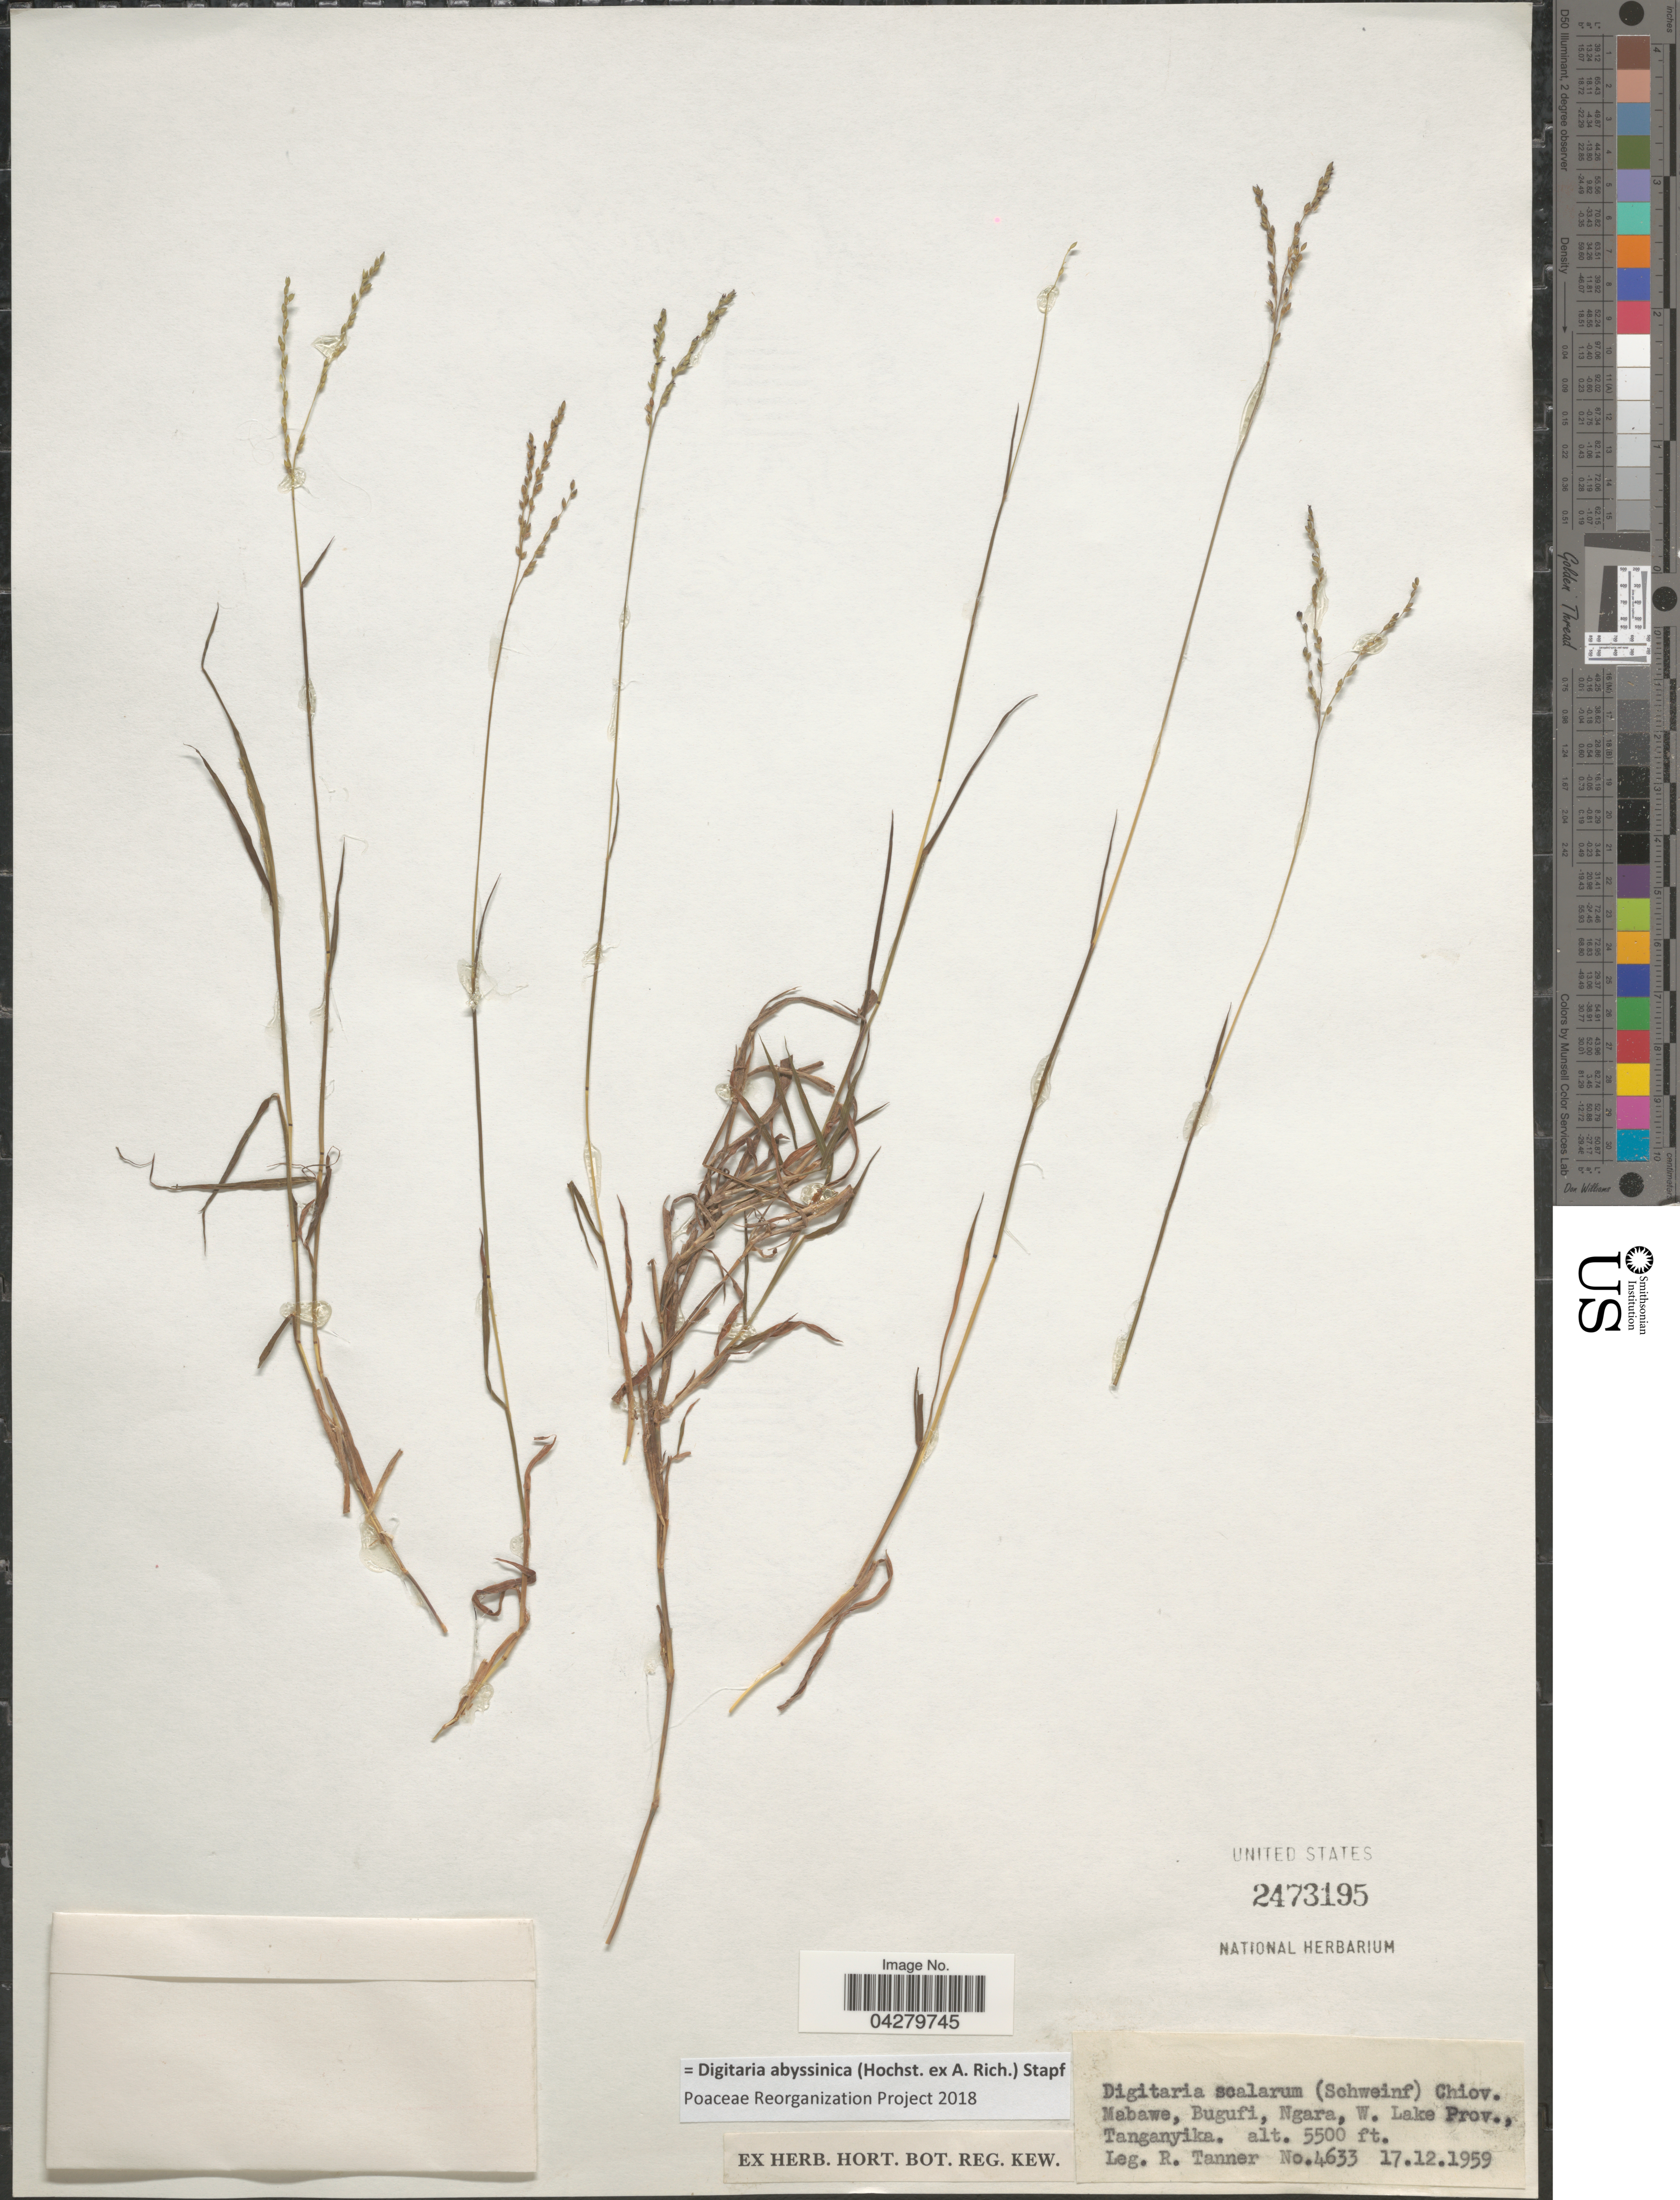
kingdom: Plantae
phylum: Tracheophyta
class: Liliopsida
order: Poales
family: Poaceae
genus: Digitaria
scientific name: Digitaria abyssinica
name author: (Hochst. ex Rich.) Stapf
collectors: R. Tanner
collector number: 4633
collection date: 1959-12-17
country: Tanzania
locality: Mabawe, Bugufi, Ngara, W. Lake Prov., Tanganyika.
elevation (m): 1676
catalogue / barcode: US 2473195